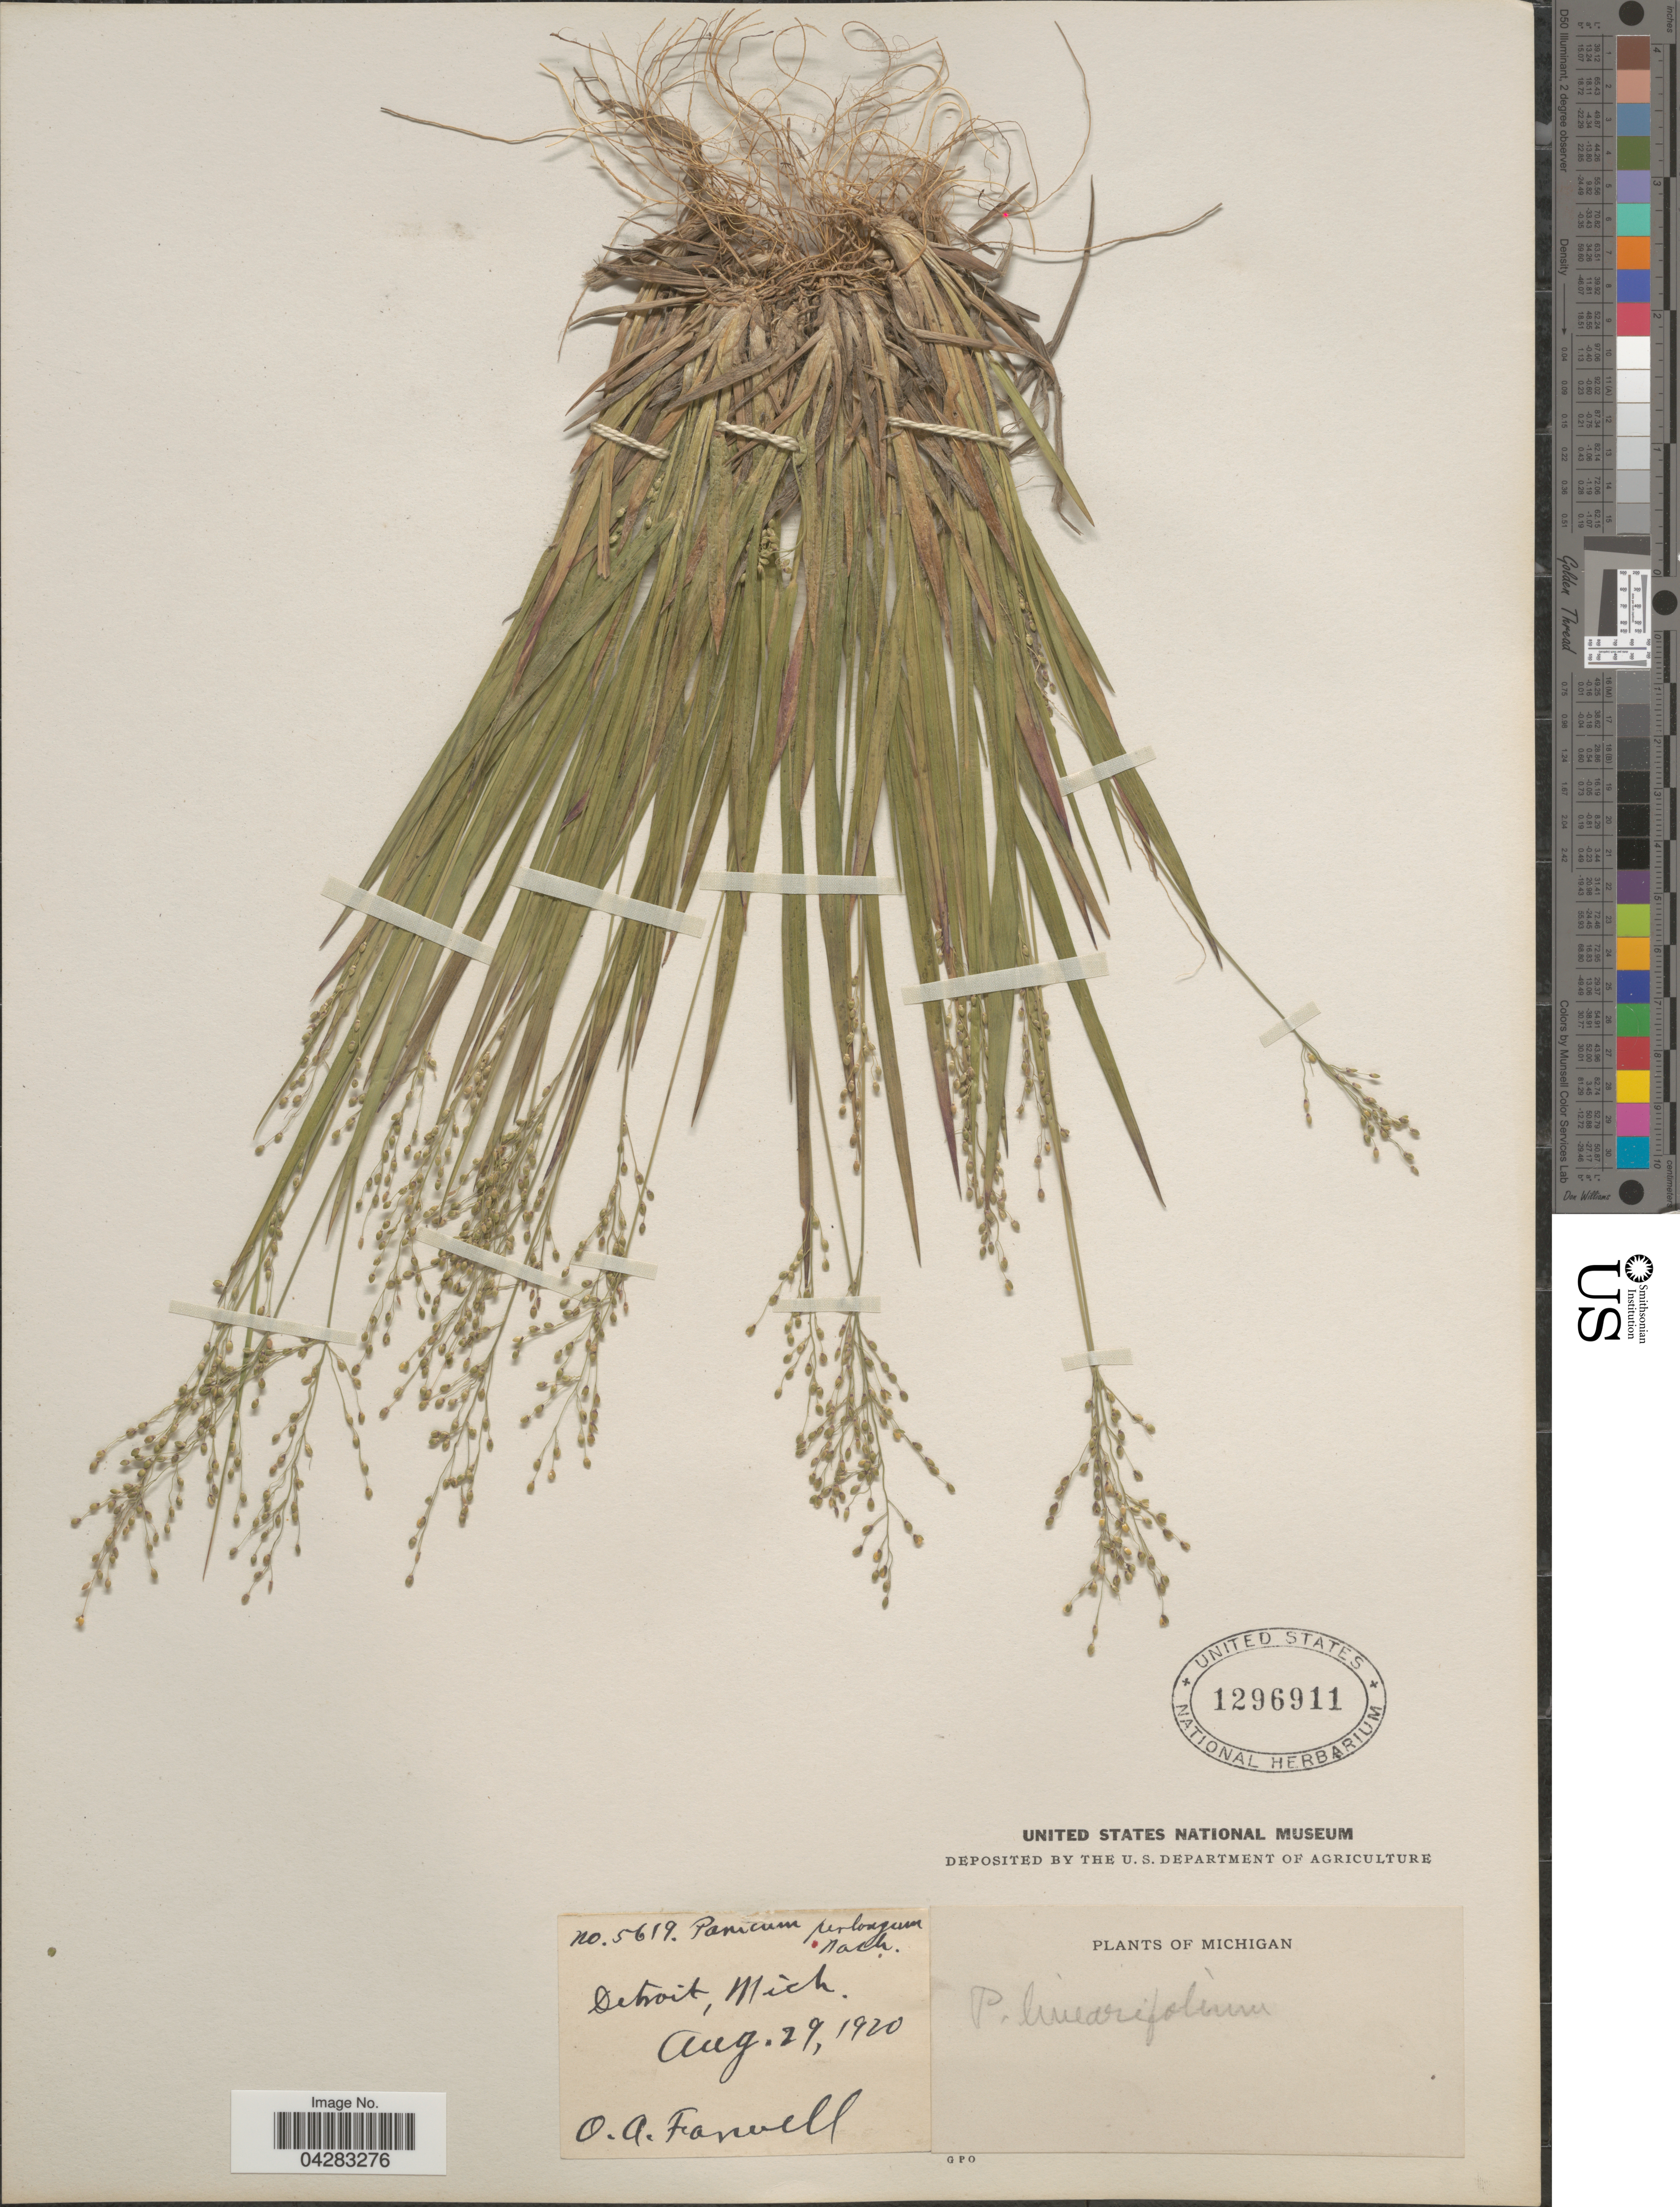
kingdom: Plantae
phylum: Tracheophyta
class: Liliopsida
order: Poales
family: Poaceae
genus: Dichanthelium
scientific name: Dichanthelium linearifolium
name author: (Scribn.) Gould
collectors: O. Farwell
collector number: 5619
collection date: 1920-08-29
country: United States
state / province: Michigan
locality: Detroit.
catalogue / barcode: US 1296911